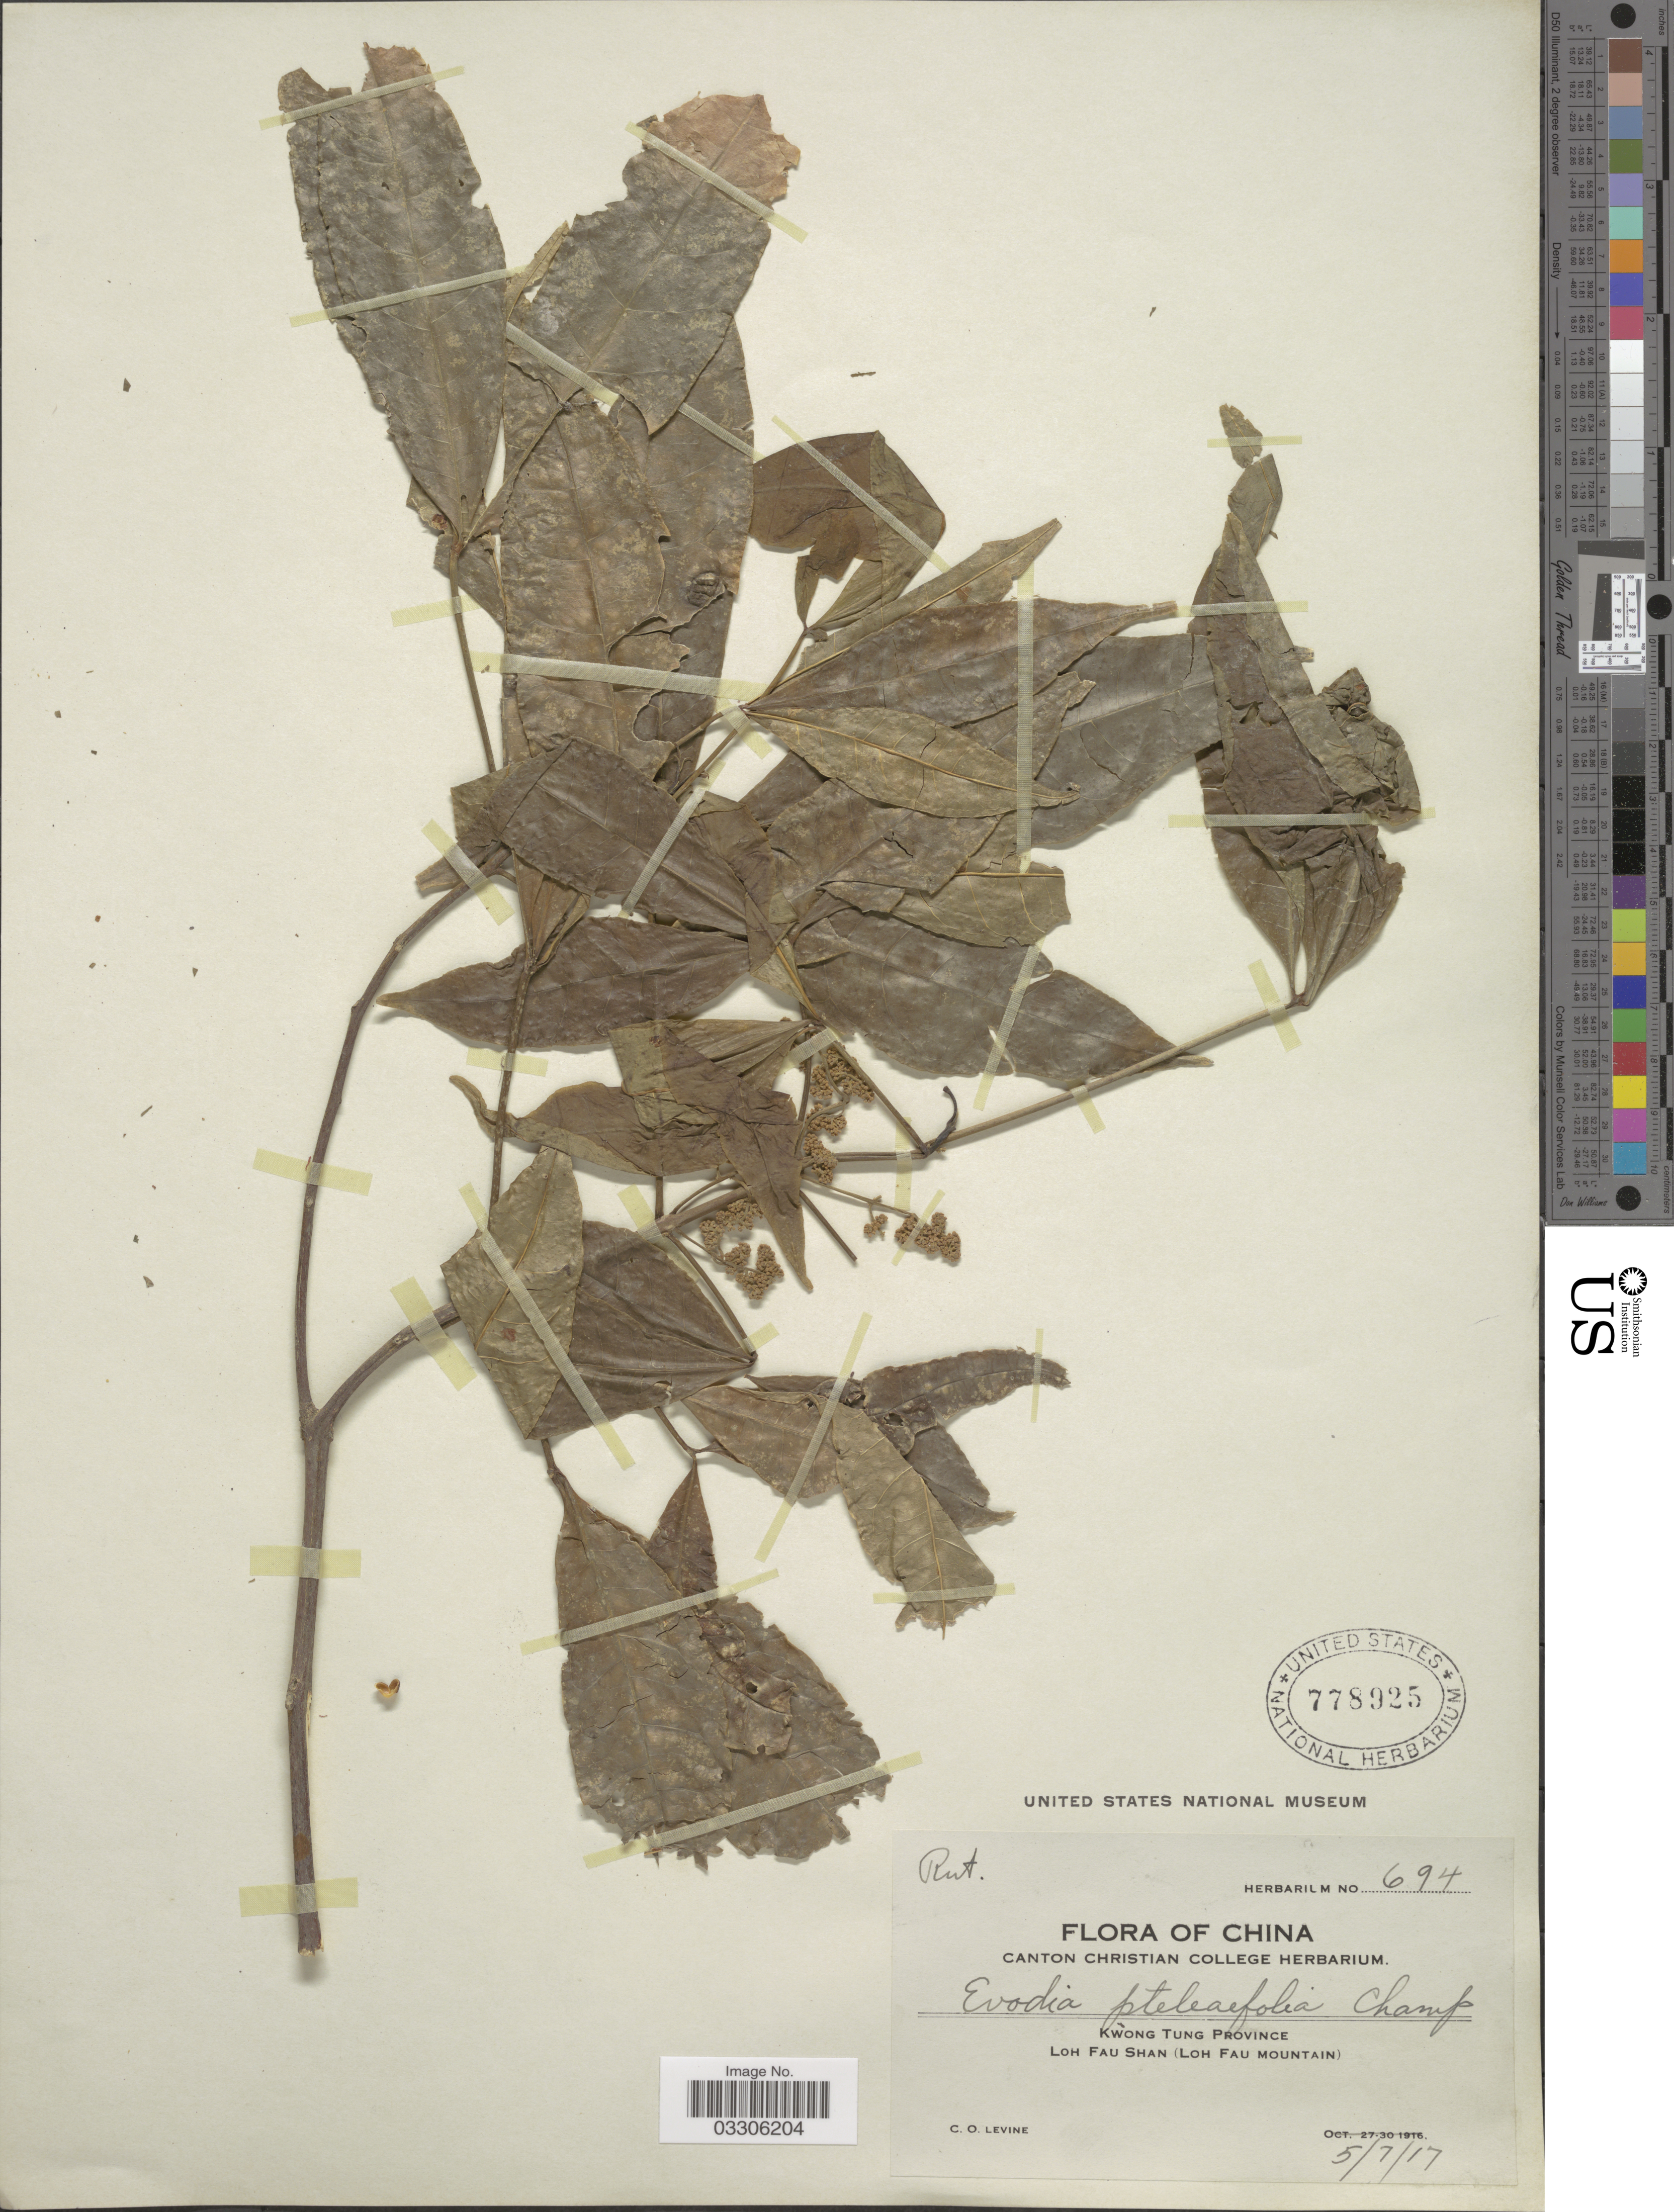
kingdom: Plantae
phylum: Tracheophyta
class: Magnoliopsida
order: Sapindales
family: Rutaceae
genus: Melicope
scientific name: Melicope pteleifolia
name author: (Champ. ex Benth.) T.G. Hartley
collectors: C. O. Levine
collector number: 694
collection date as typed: Transcribed d/m/y: 5/7/17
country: China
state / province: Guangdong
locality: Kwong Tung Province. Loh Fau Shan (Loh Fau Mountain).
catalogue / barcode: US 778925